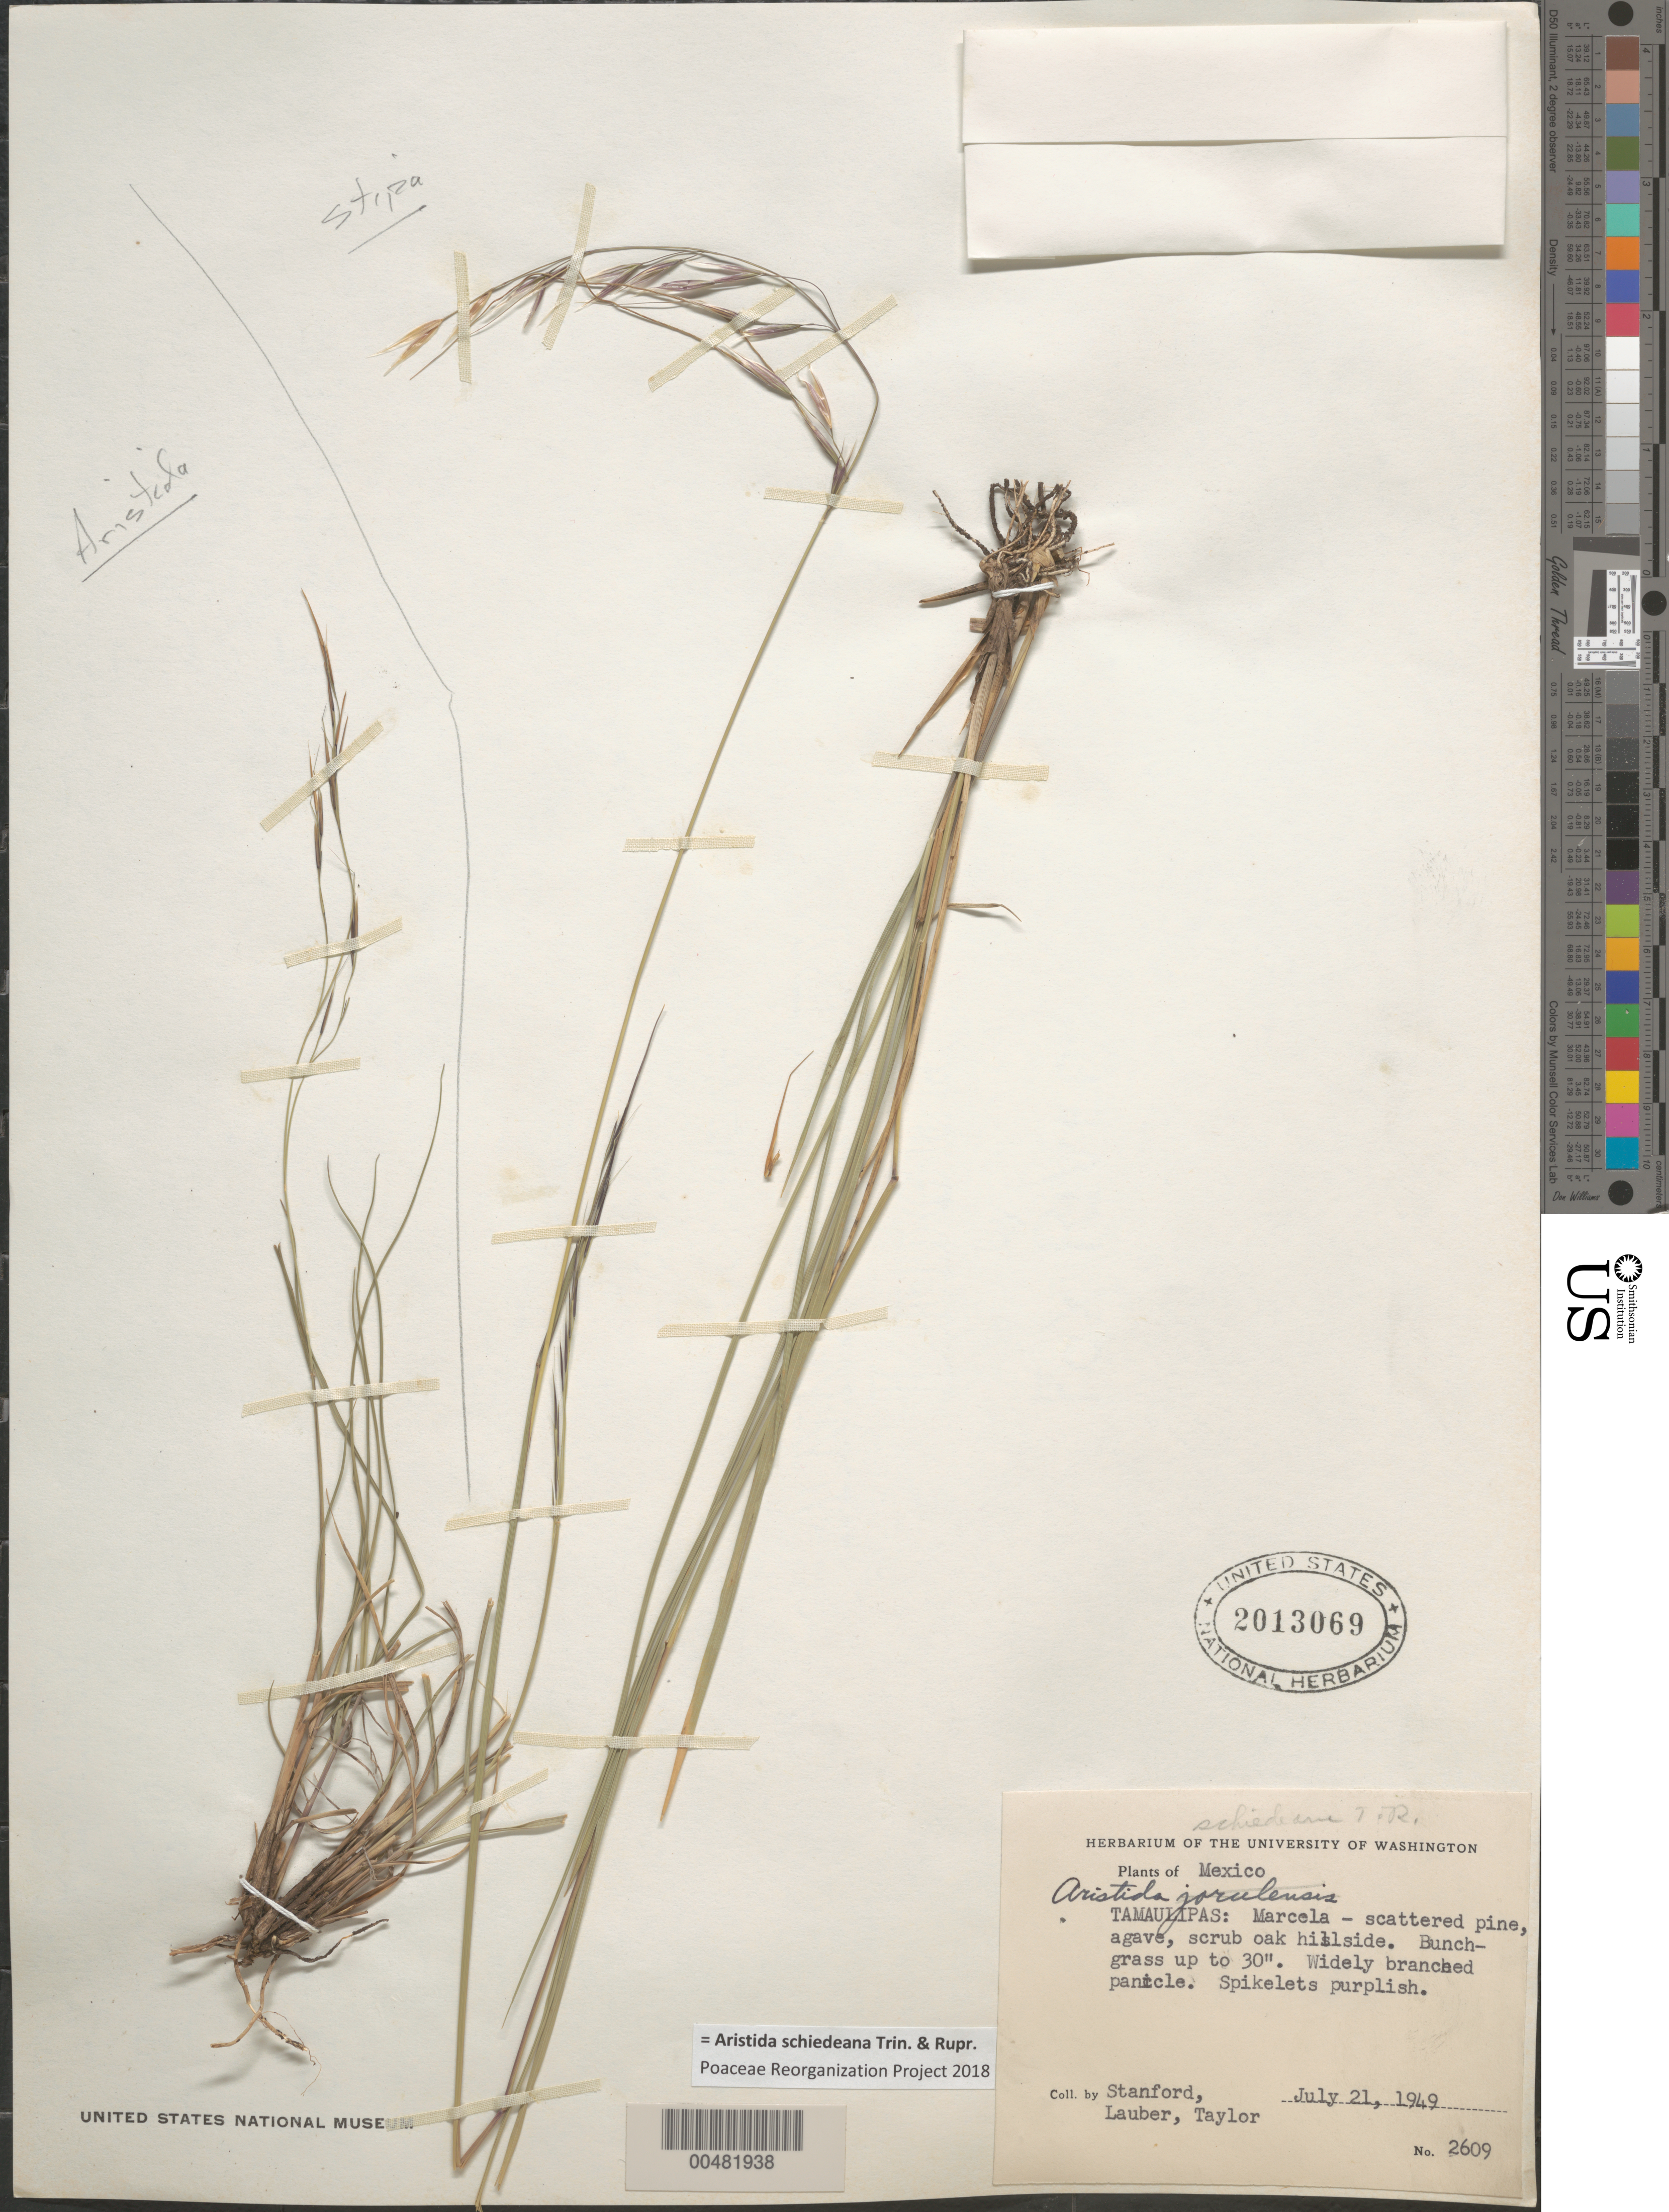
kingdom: Plantae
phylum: Tracheophyta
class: Liliopsida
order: Poales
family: Poaceae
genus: Aristida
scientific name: Aristida schiedeana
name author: Trin. & Rupr.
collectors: -. Stanford, -. Lauber & -- Taylor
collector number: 2609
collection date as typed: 21 Jul 1949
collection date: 1949-07-21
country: Mexico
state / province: Tamaulipas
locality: Marcela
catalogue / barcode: US 2013069